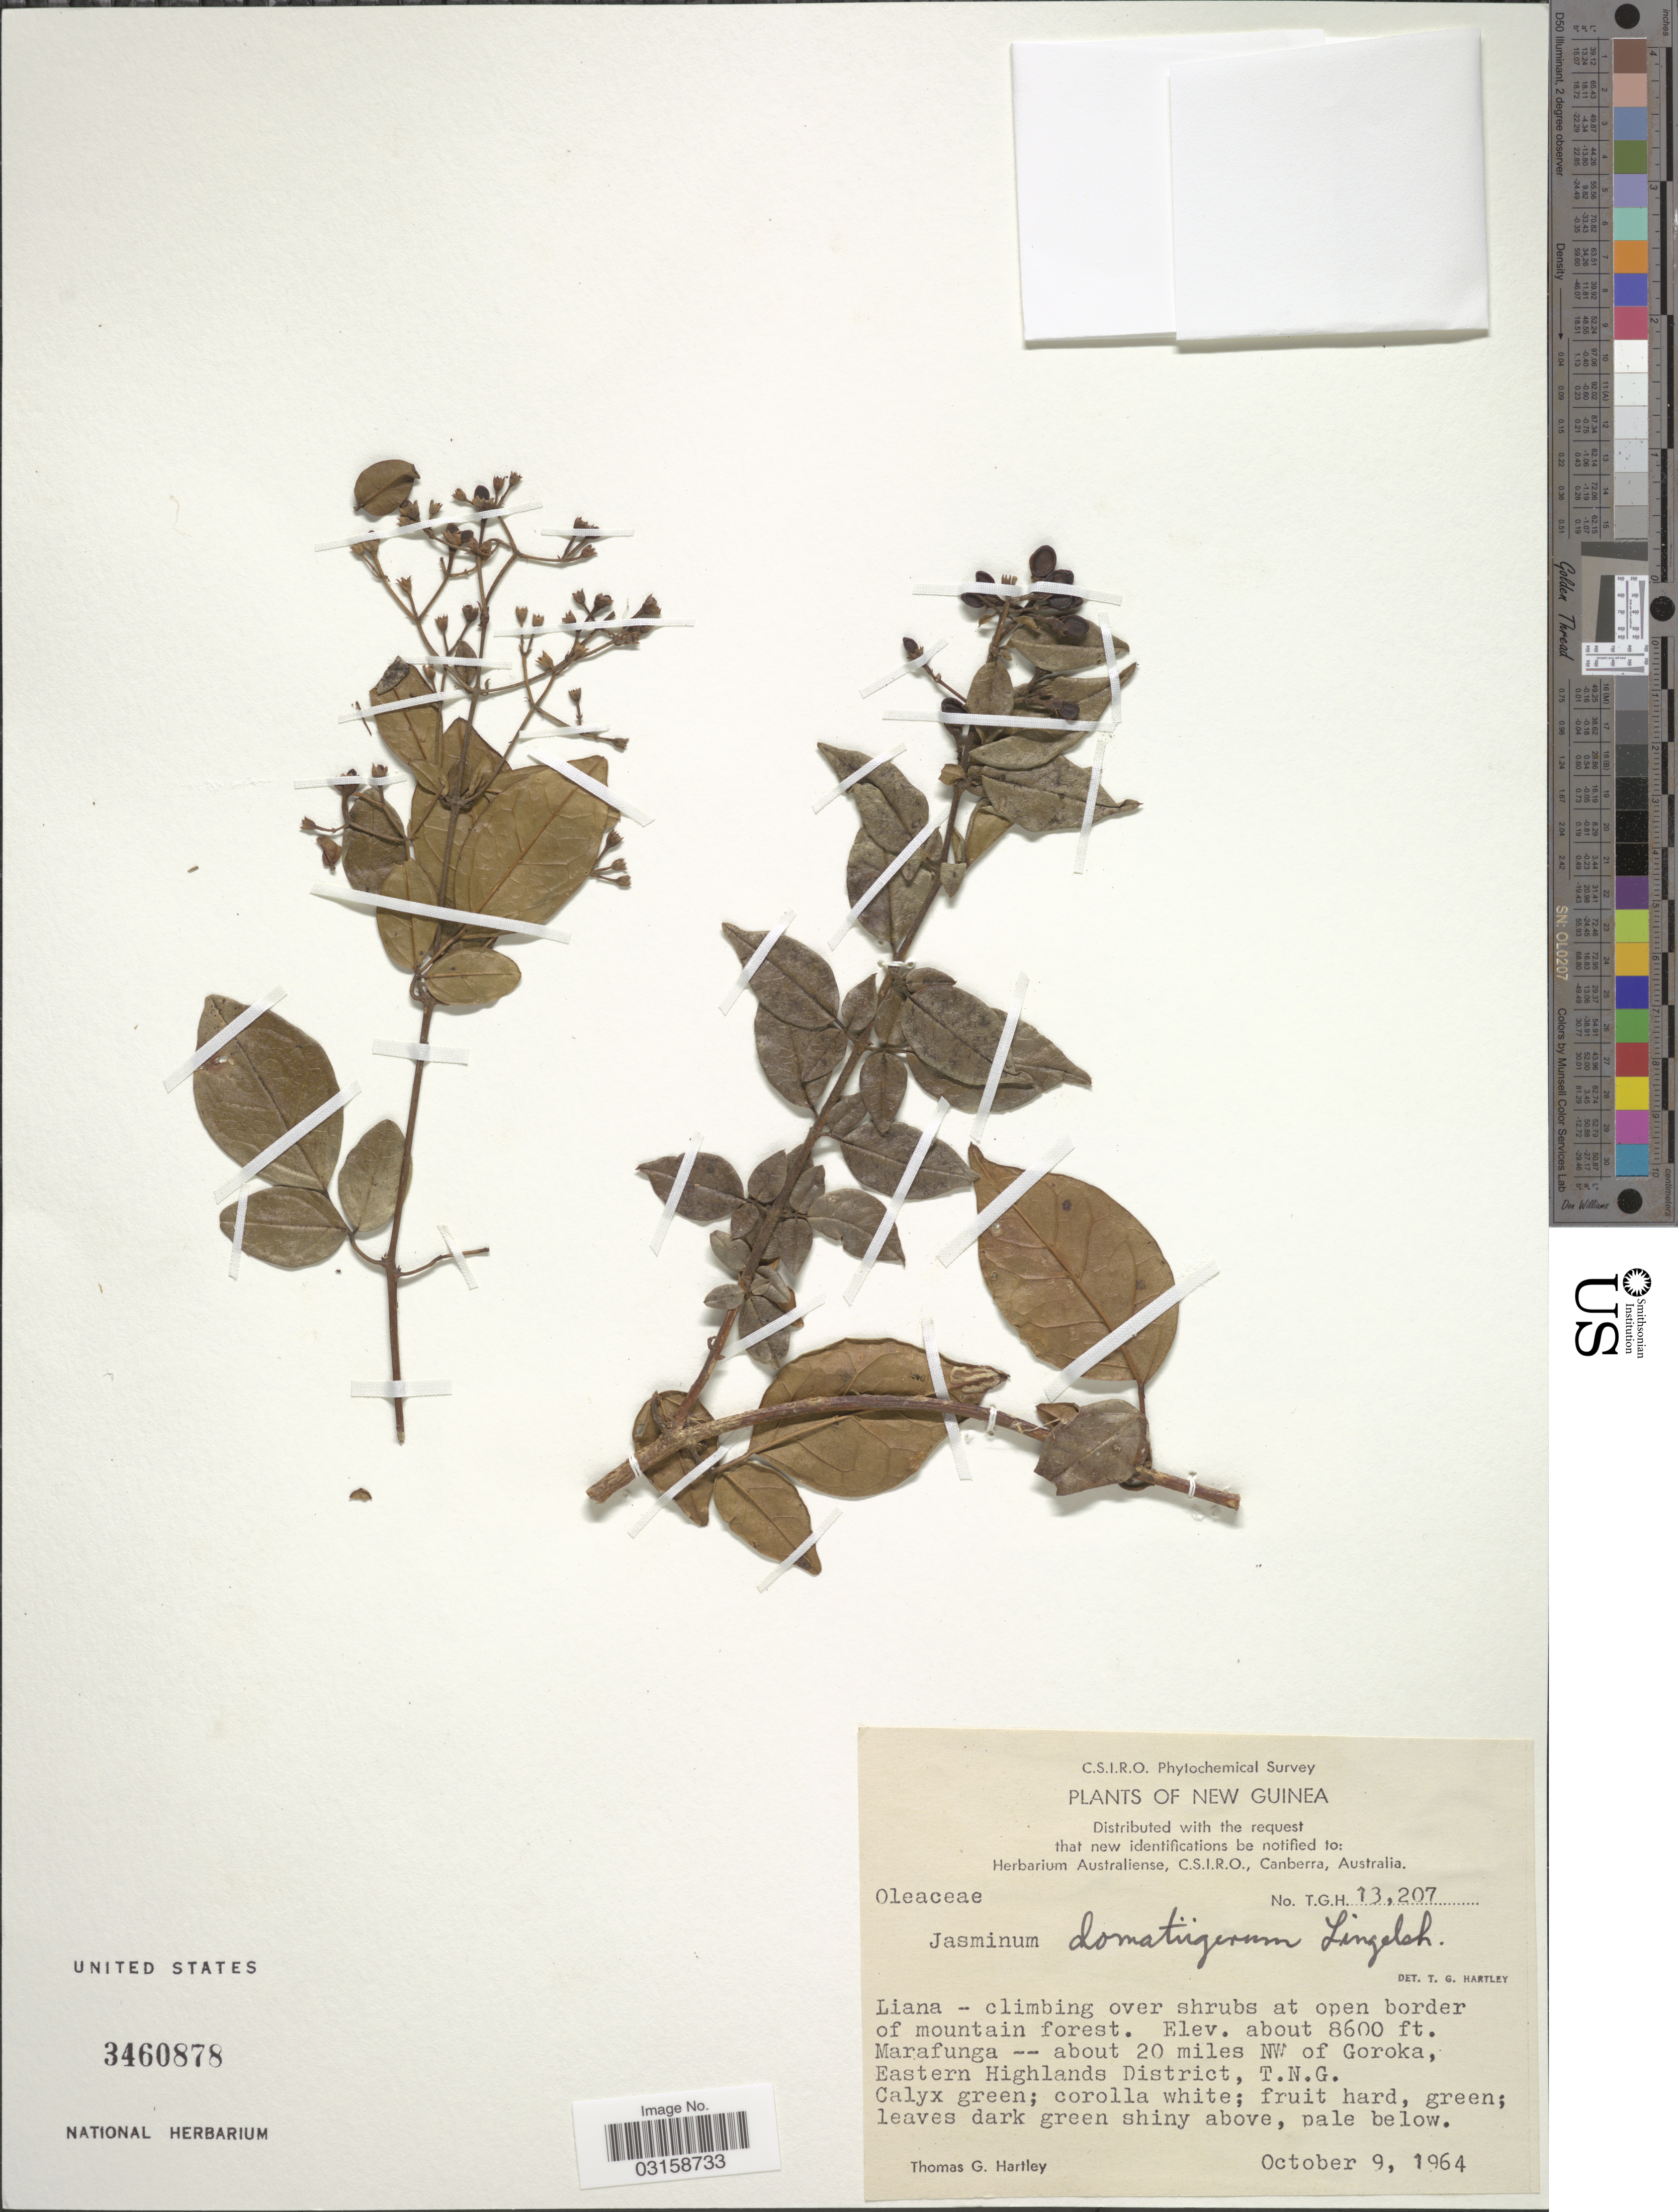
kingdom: Plantae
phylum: Tracheophyta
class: Magnoliopsida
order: Lamiales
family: Oleaceae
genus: Jasminum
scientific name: Jasminum domatiigerum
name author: Lingelsh.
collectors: T. G. Hartley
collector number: TGH13207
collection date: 1964-10-09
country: Papua New Guinea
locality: New Guinea. Marafunga -- about 20 miles NW of Goroka, Eastern Highlands District, T.N.G.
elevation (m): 2621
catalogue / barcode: US 3460878